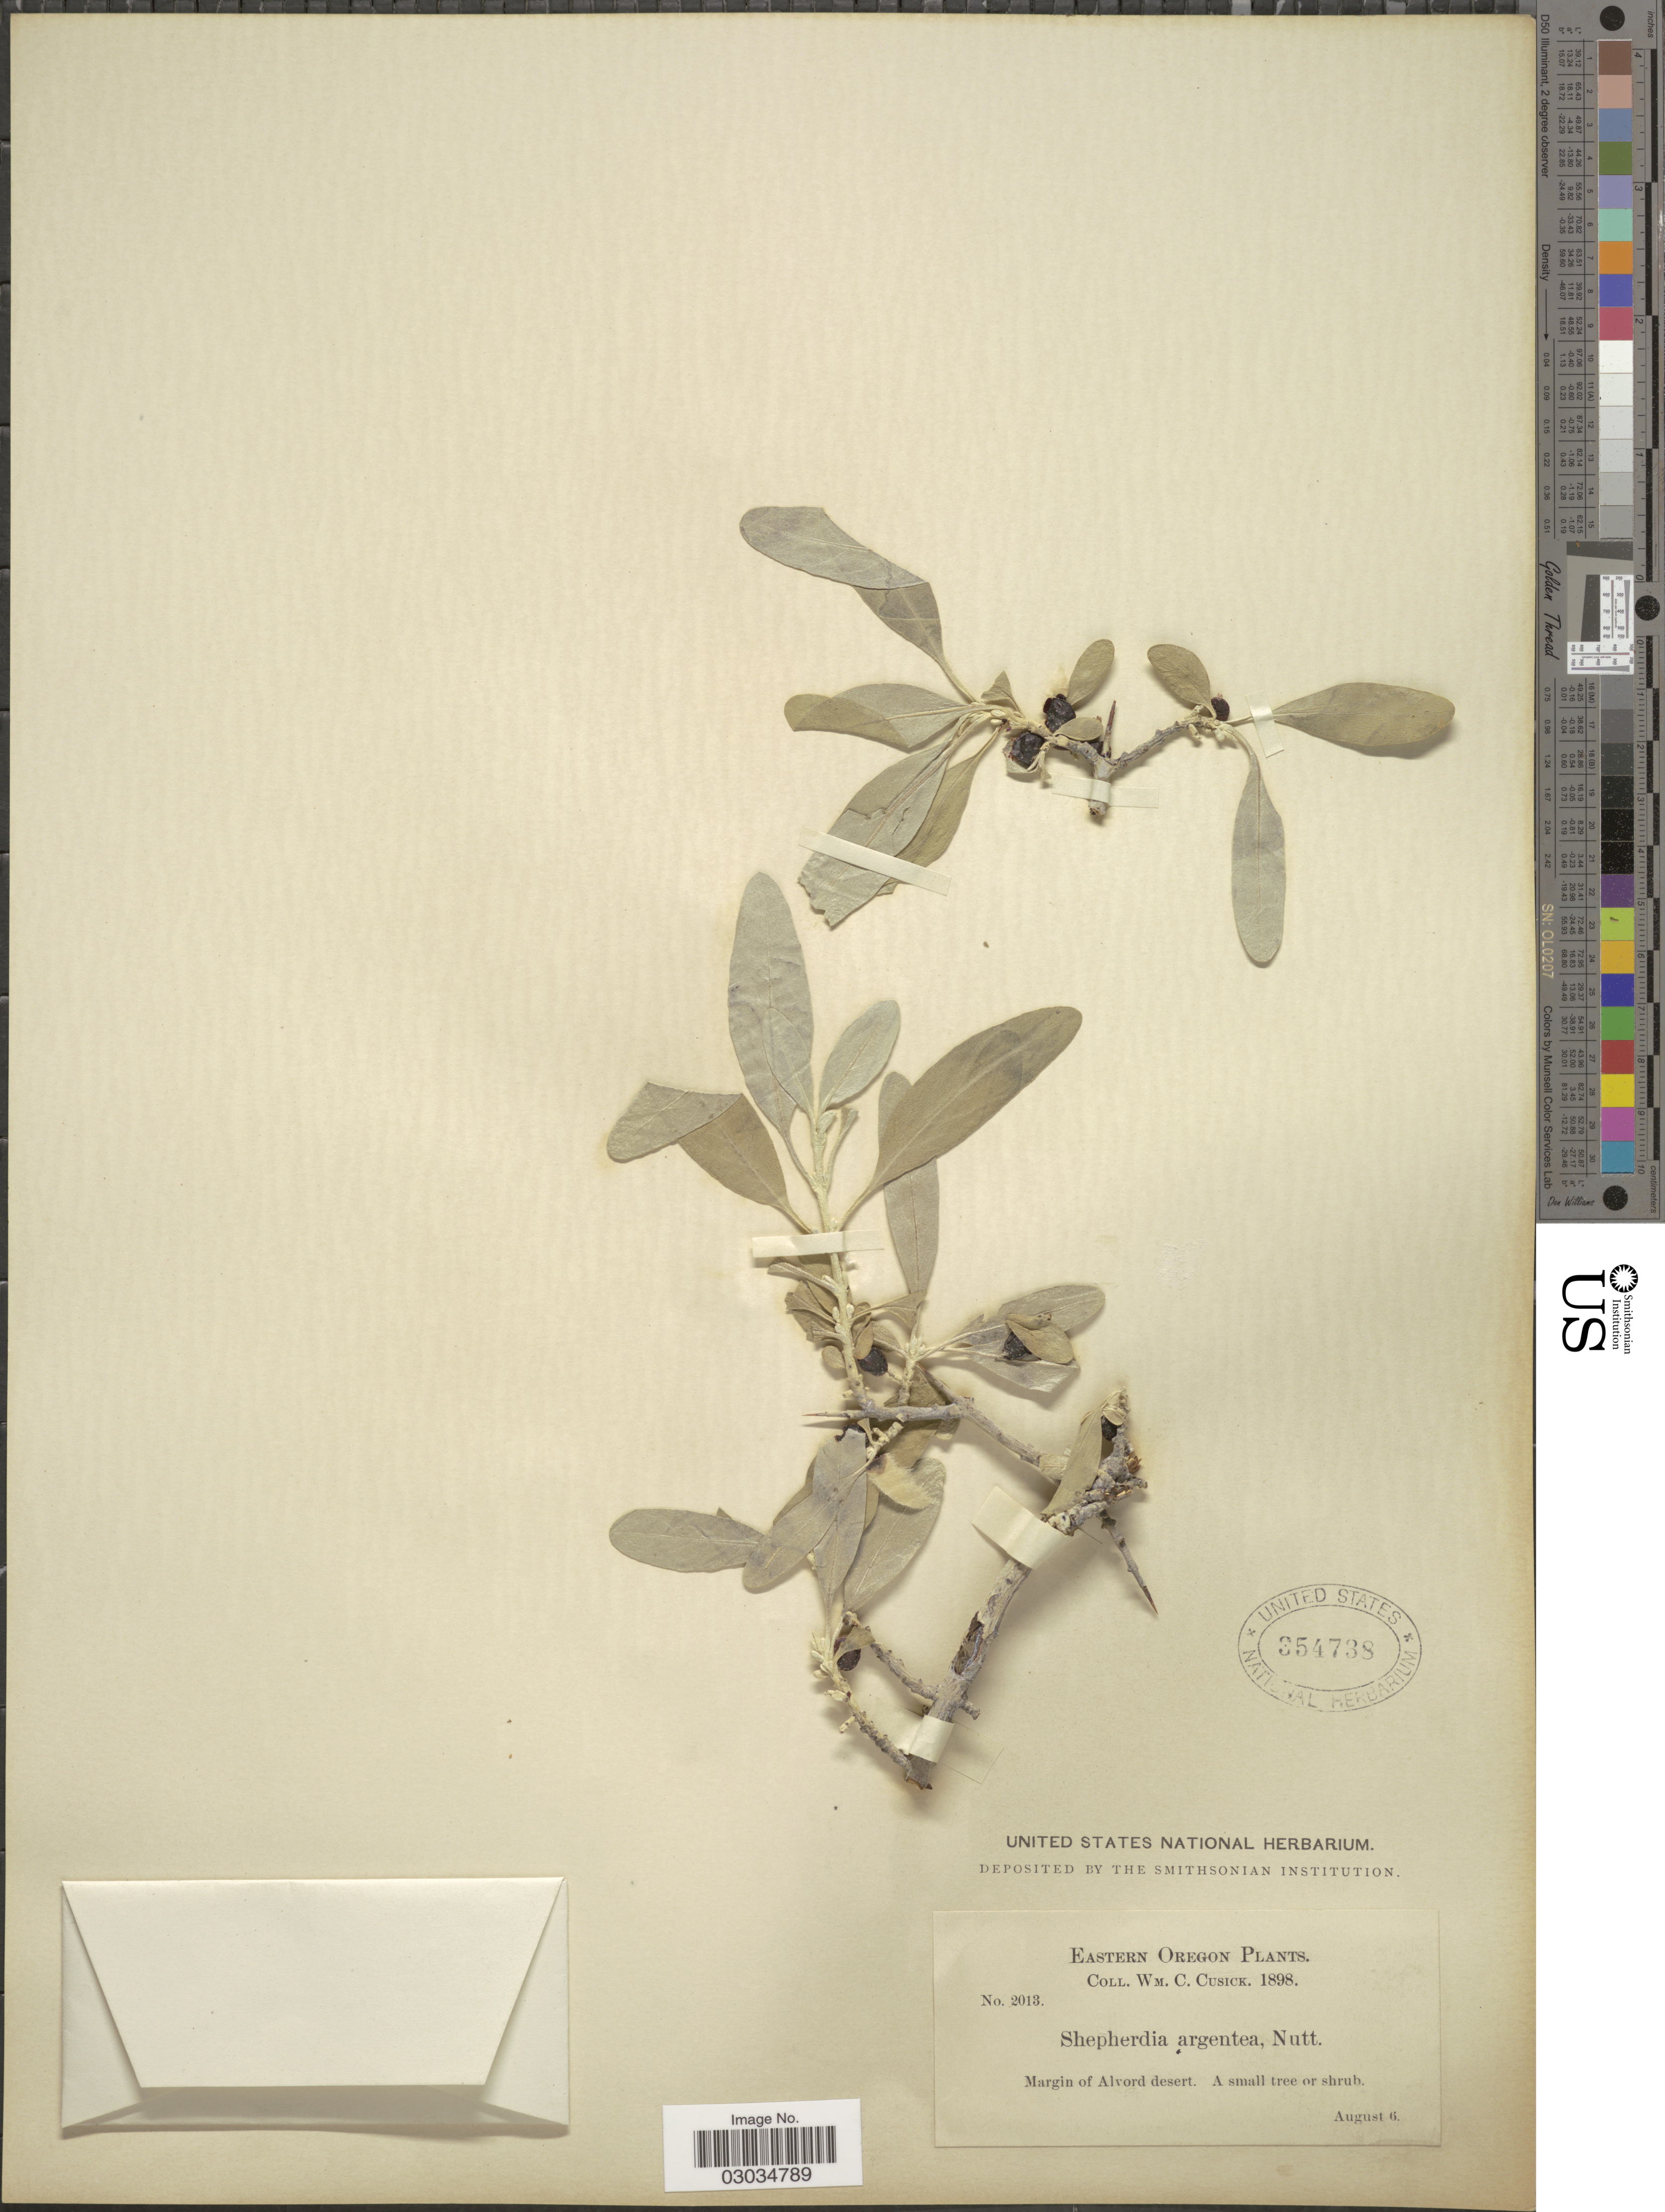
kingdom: Plantae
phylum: Tracheophyta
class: Magnoliopsida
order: Rosales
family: Elaeagnaceae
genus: Shepherdia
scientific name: Shepherdia argentea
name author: (Pursh) Nutt.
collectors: W. C. Cusick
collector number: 2013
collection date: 1898-08-06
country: United States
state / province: Oregon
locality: Eastern Oregon, Margin of Alvord desert.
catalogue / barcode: US 354738